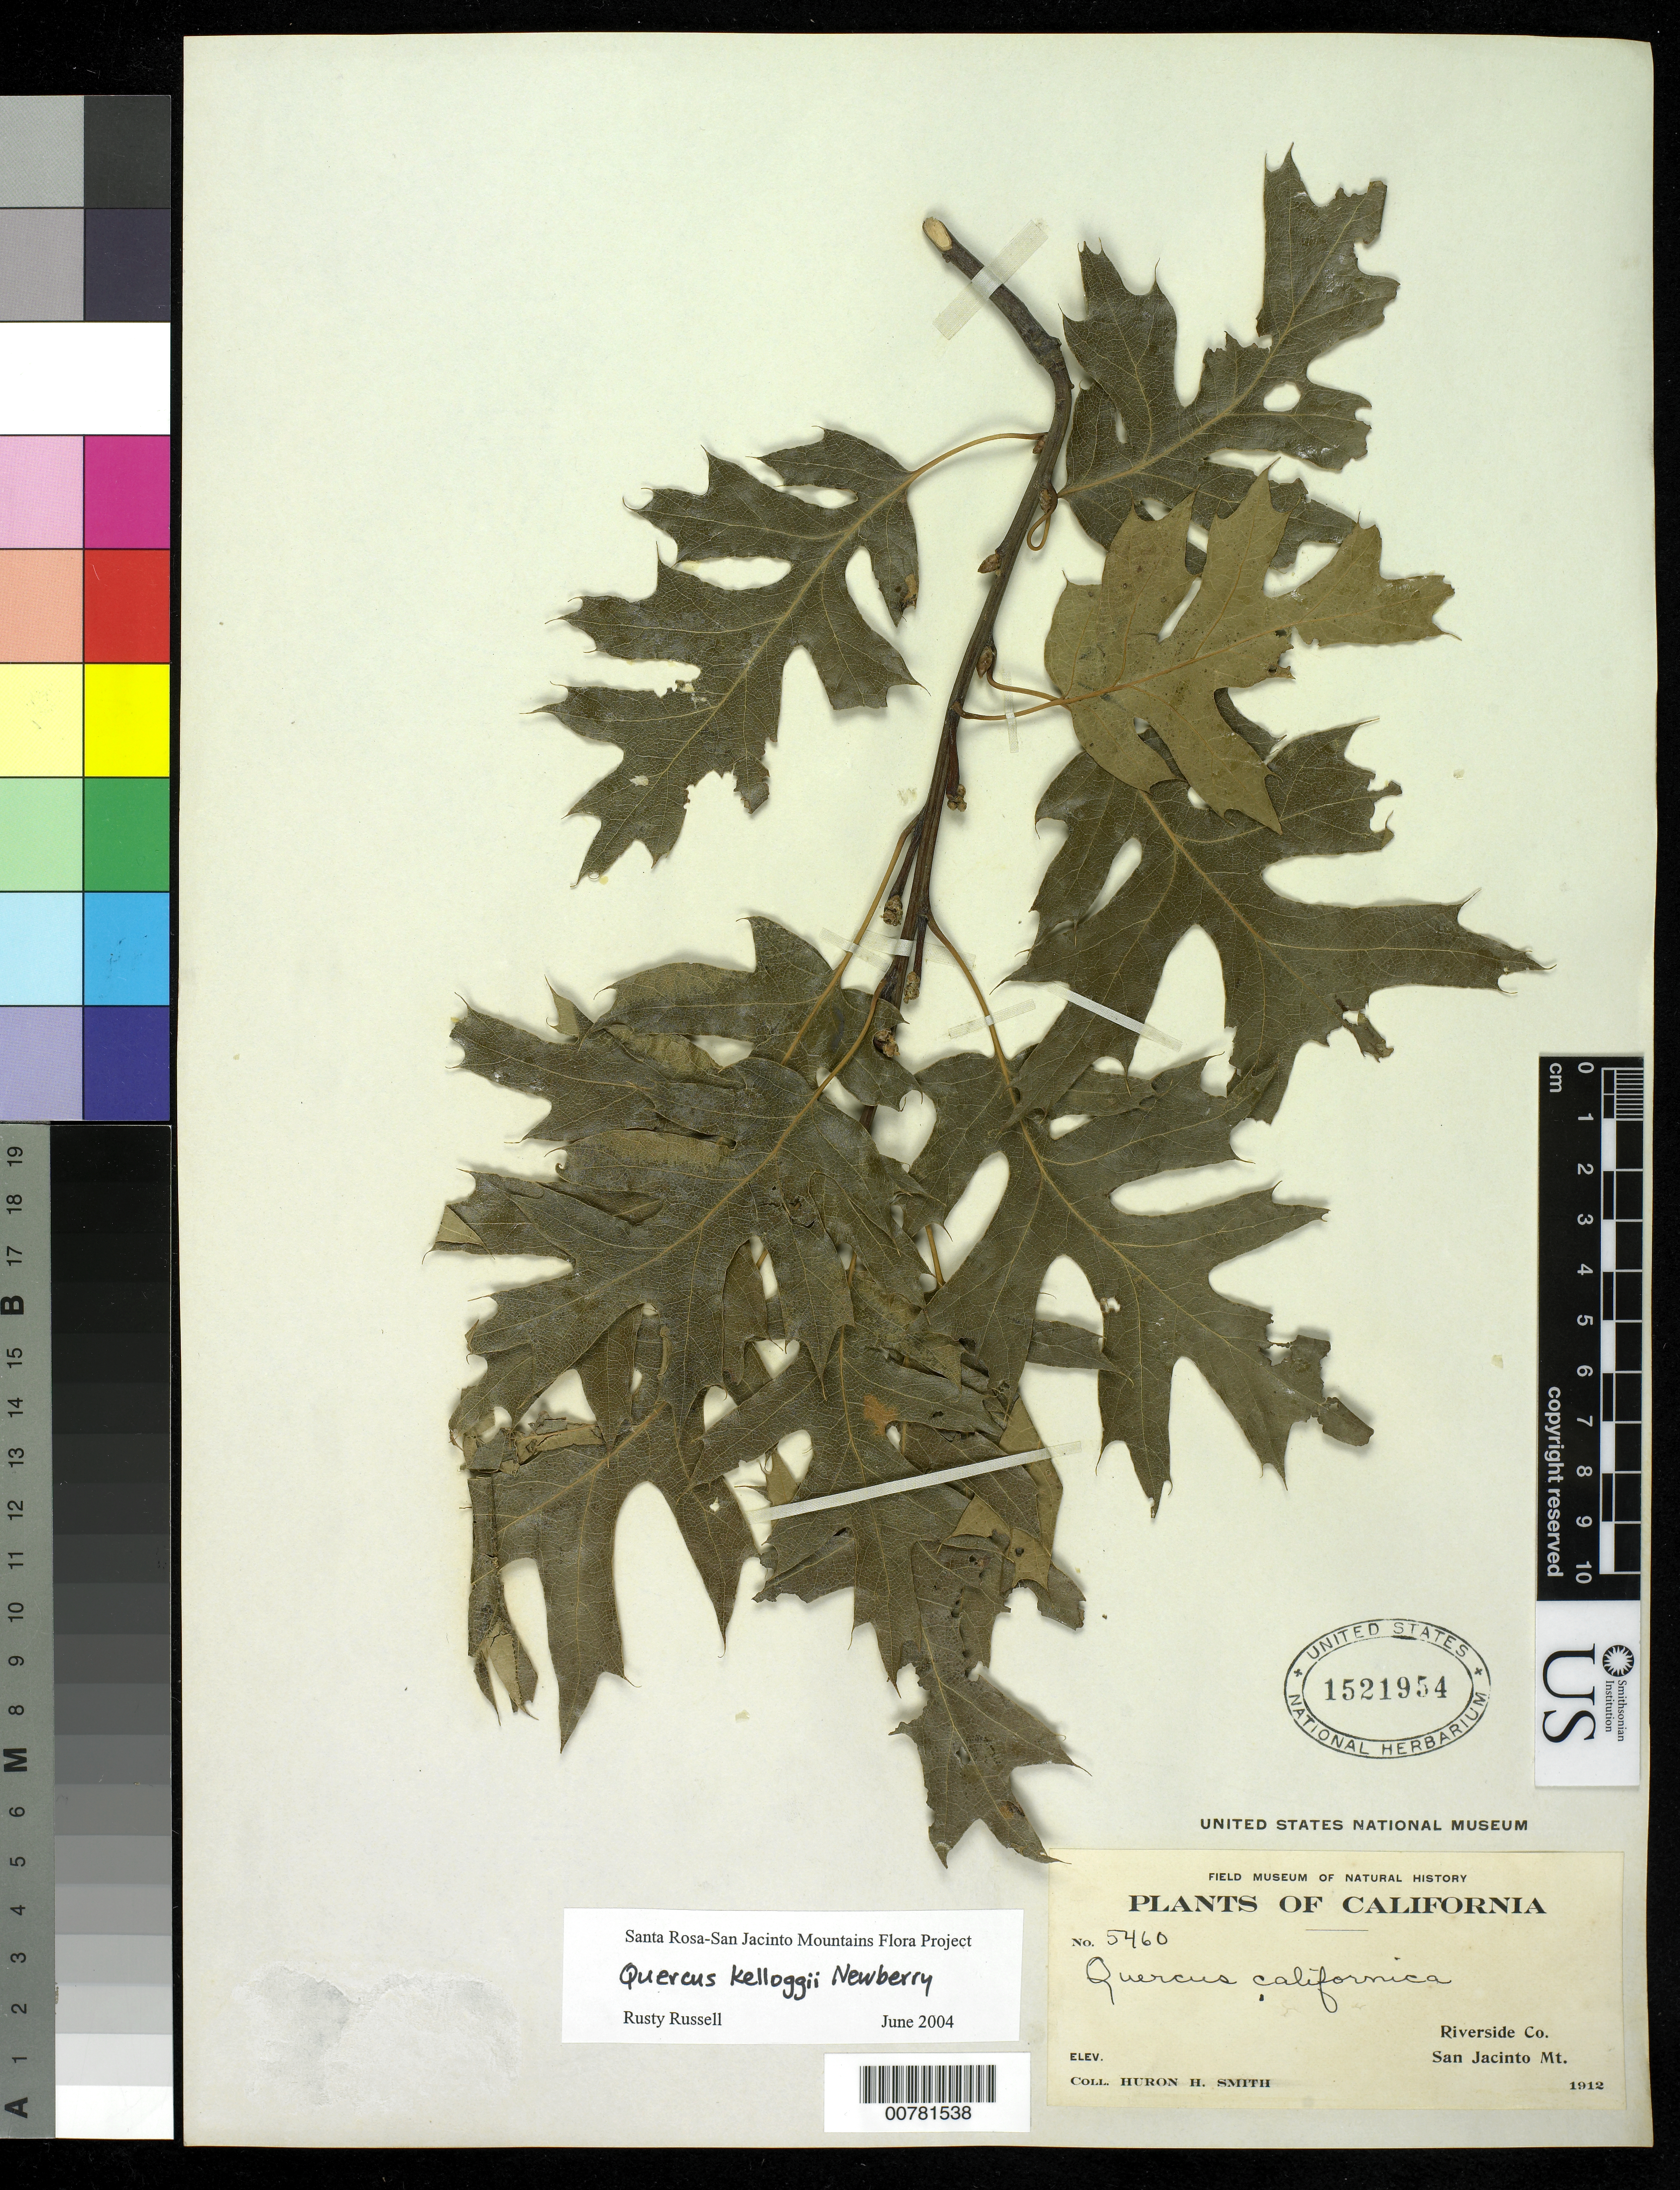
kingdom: Plantae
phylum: Tracheophyta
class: Magnoliopsida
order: Fagales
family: Fagaceae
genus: Quercus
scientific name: Quercus kelloggii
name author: Newb.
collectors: Huron H. Smith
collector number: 5460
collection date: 1912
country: United States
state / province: California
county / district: Riverside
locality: Riverside Co. San Jacinto Mt.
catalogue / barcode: US 1521954